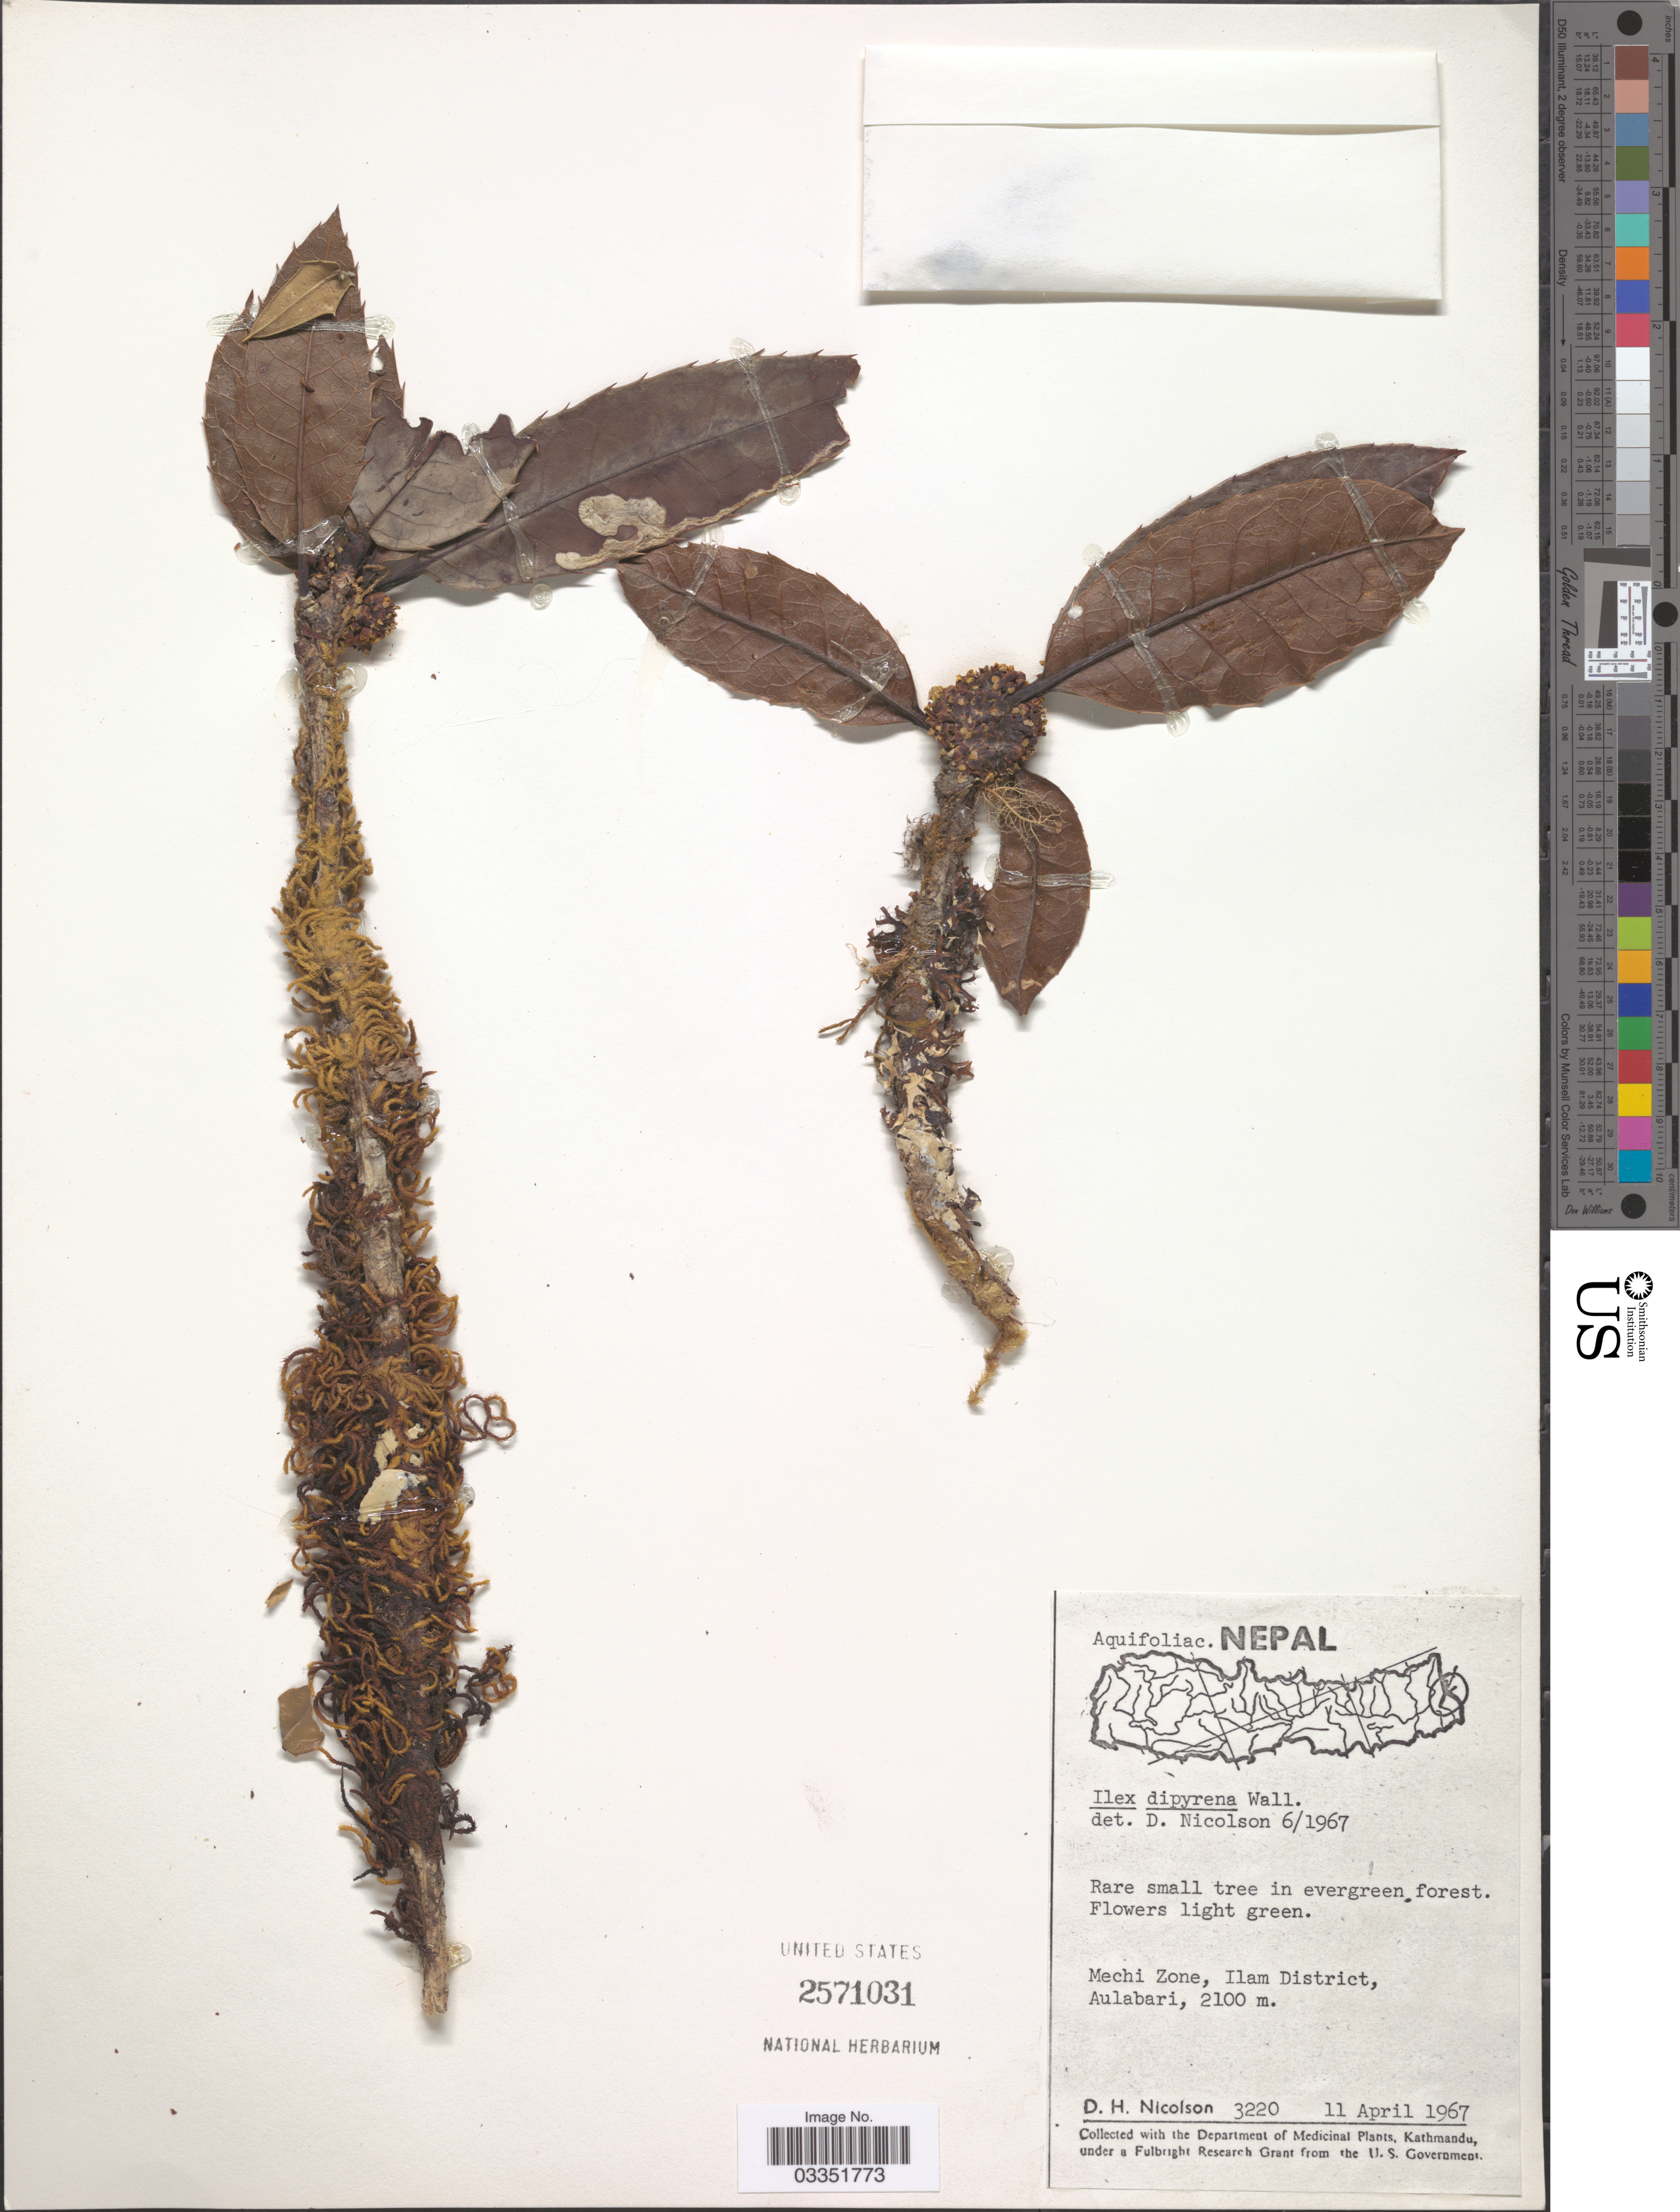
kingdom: Plantae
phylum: Tracheophyta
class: Magnoliopsida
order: Aquifoliales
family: Aquifoliaceae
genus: Ilex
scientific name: Ilex dipyrena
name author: Wall.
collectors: D. H. Nicolson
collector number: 3220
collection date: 1967-04-11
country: Nepal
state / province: Mechi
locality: Mechi Zone, Ilam District, Aulabari.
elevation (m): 2100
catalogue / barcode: US 2571031